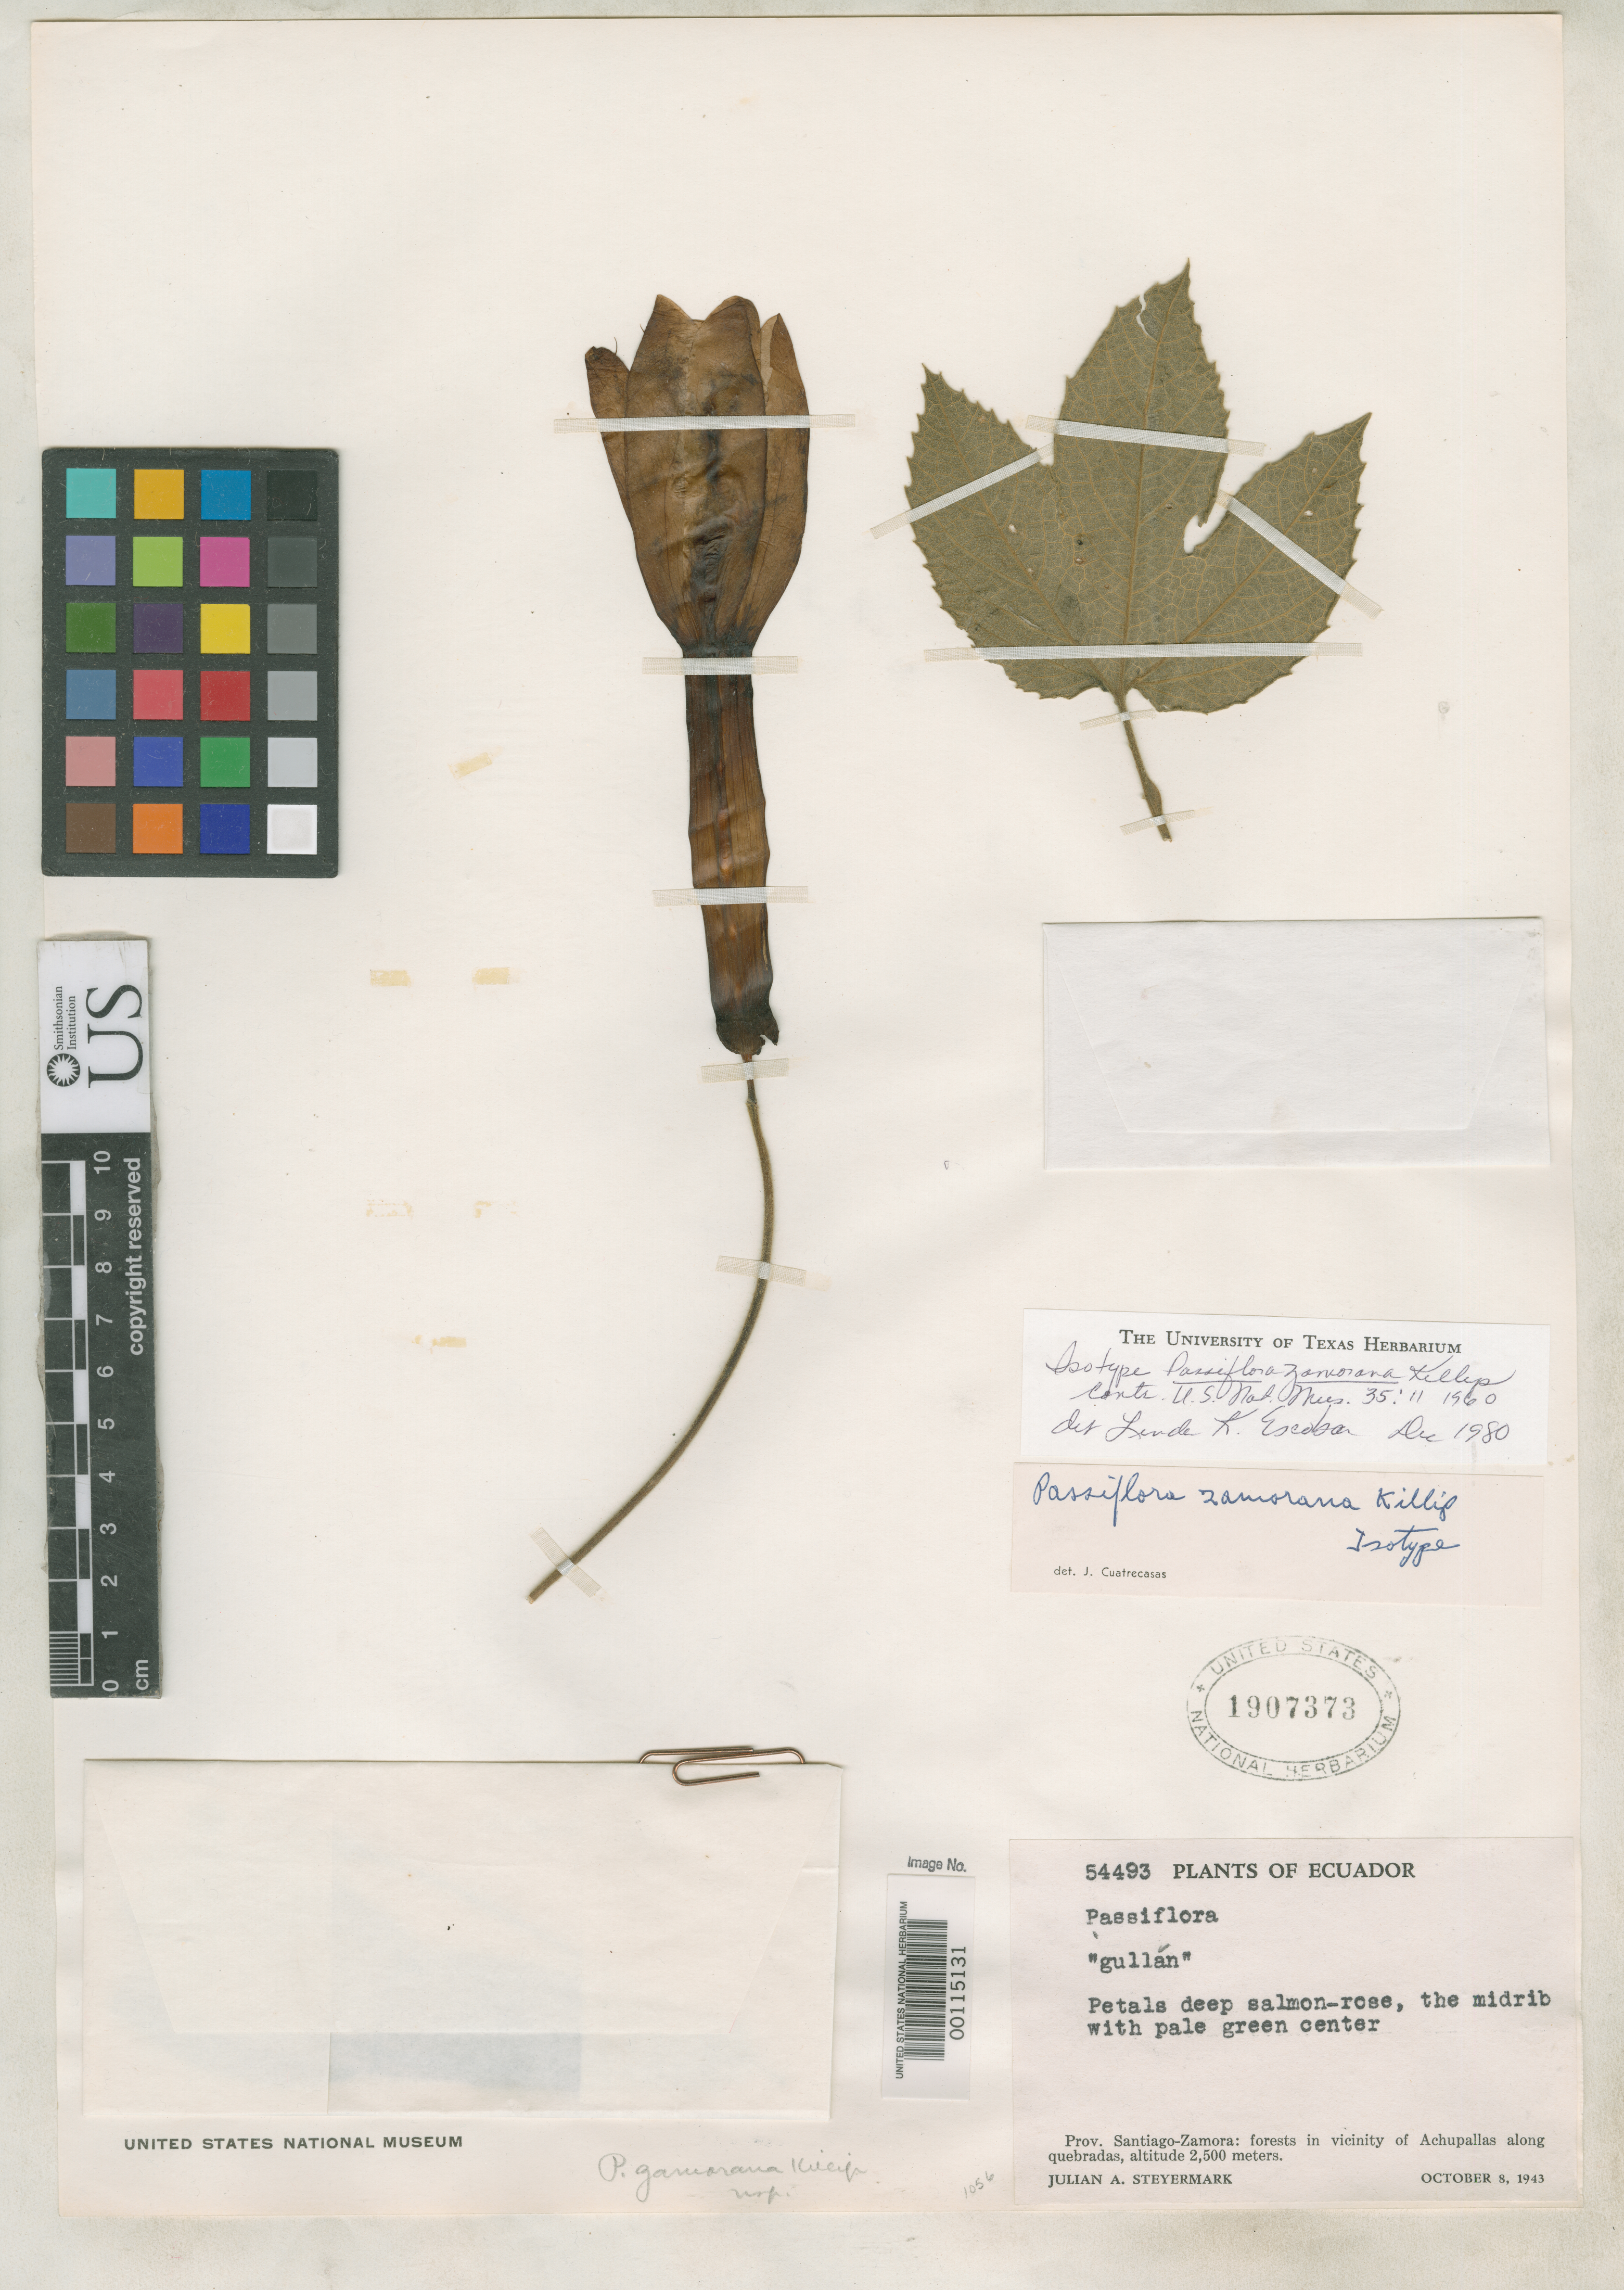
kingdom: Plantae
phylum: Tracheophyta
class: Magnoliopsida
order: Malpighiales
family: Passifloraceae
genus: Passiflora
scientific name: Passiflora zamorana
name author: Killip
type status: Holotype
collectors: J. Steyermark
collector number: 54494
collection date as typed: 08 Oct 1943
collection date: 1943-10-08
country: Ecuador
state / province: Chimborazo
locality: Achupallas.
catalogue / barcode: US 1907373